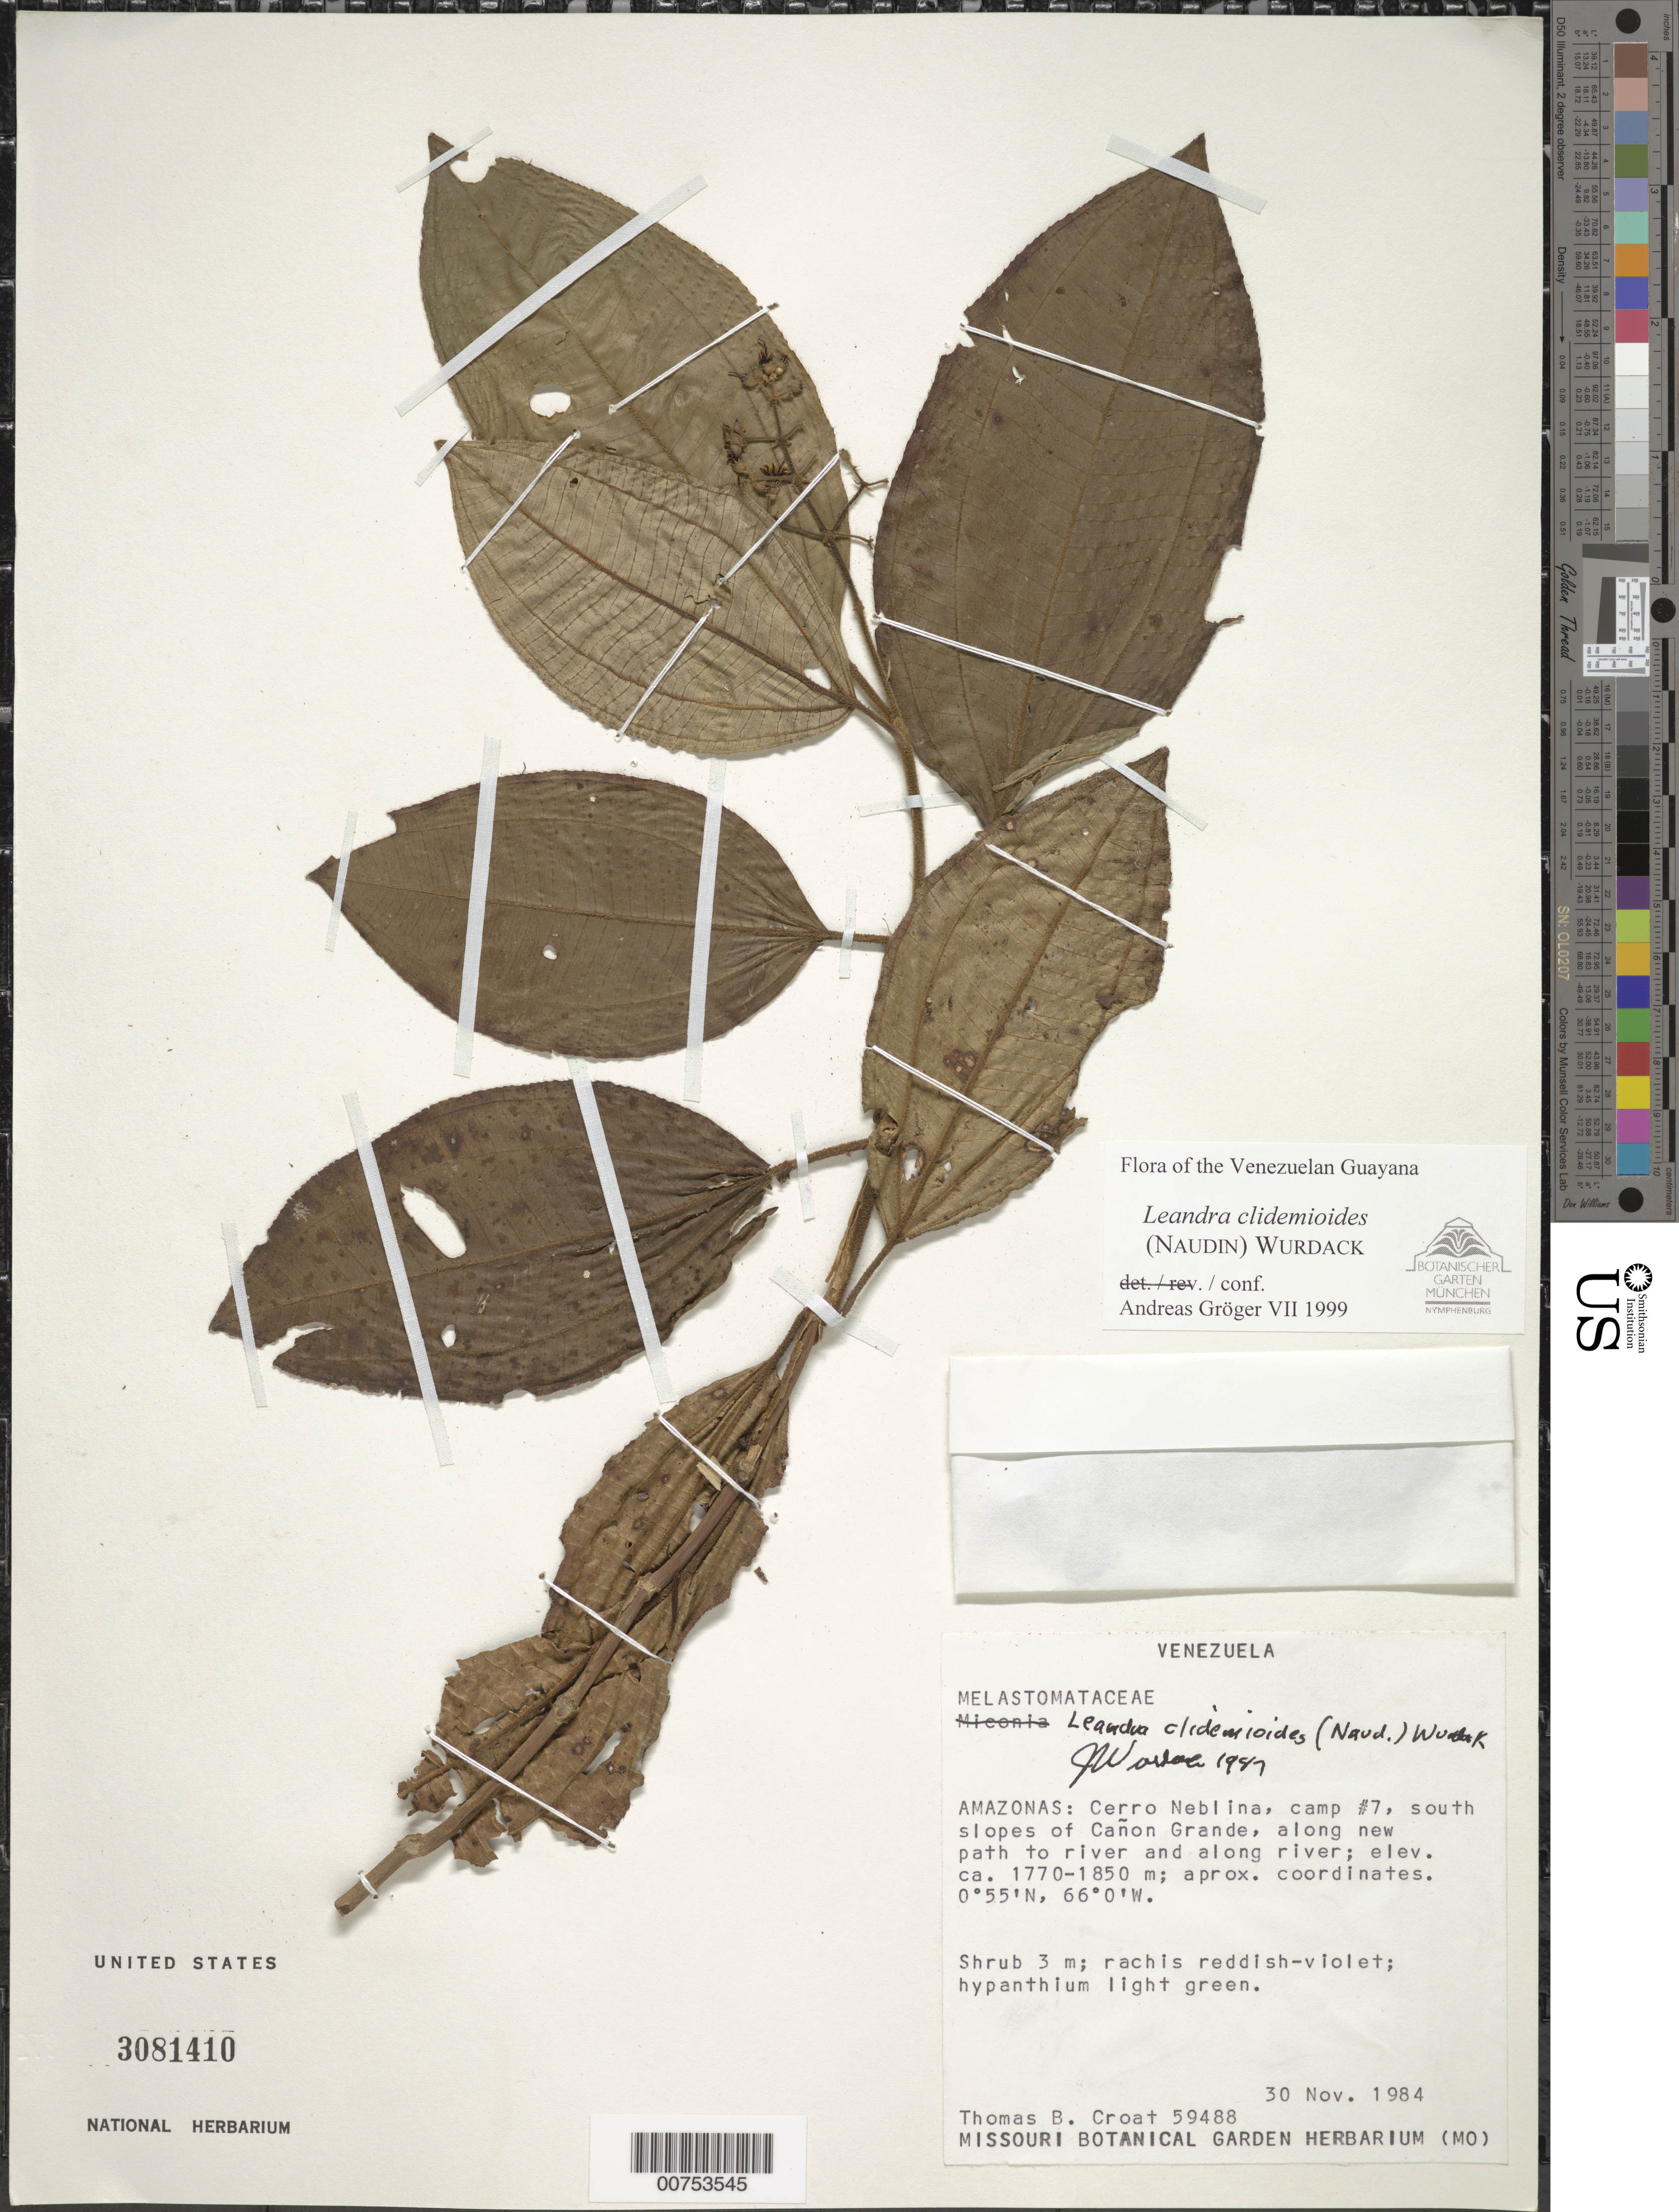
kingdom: Plantae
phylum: Tracheophyta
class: Magnoliopsida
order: Myrtales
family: Melastomataceae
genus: Leandra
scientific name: Leandra clidemioides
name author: (Naudin) Wurdack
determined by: Gröger, A.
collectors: T. B. Croat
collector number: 59488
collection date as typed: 30-Nov-84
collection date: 1984-11-30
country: Venezuela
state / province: Amazonas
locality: Cerro Neblina, camp #7, S slopes of Cañon Grande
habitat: Along new path to river and along river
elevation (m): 1770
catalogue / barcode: US 3081410